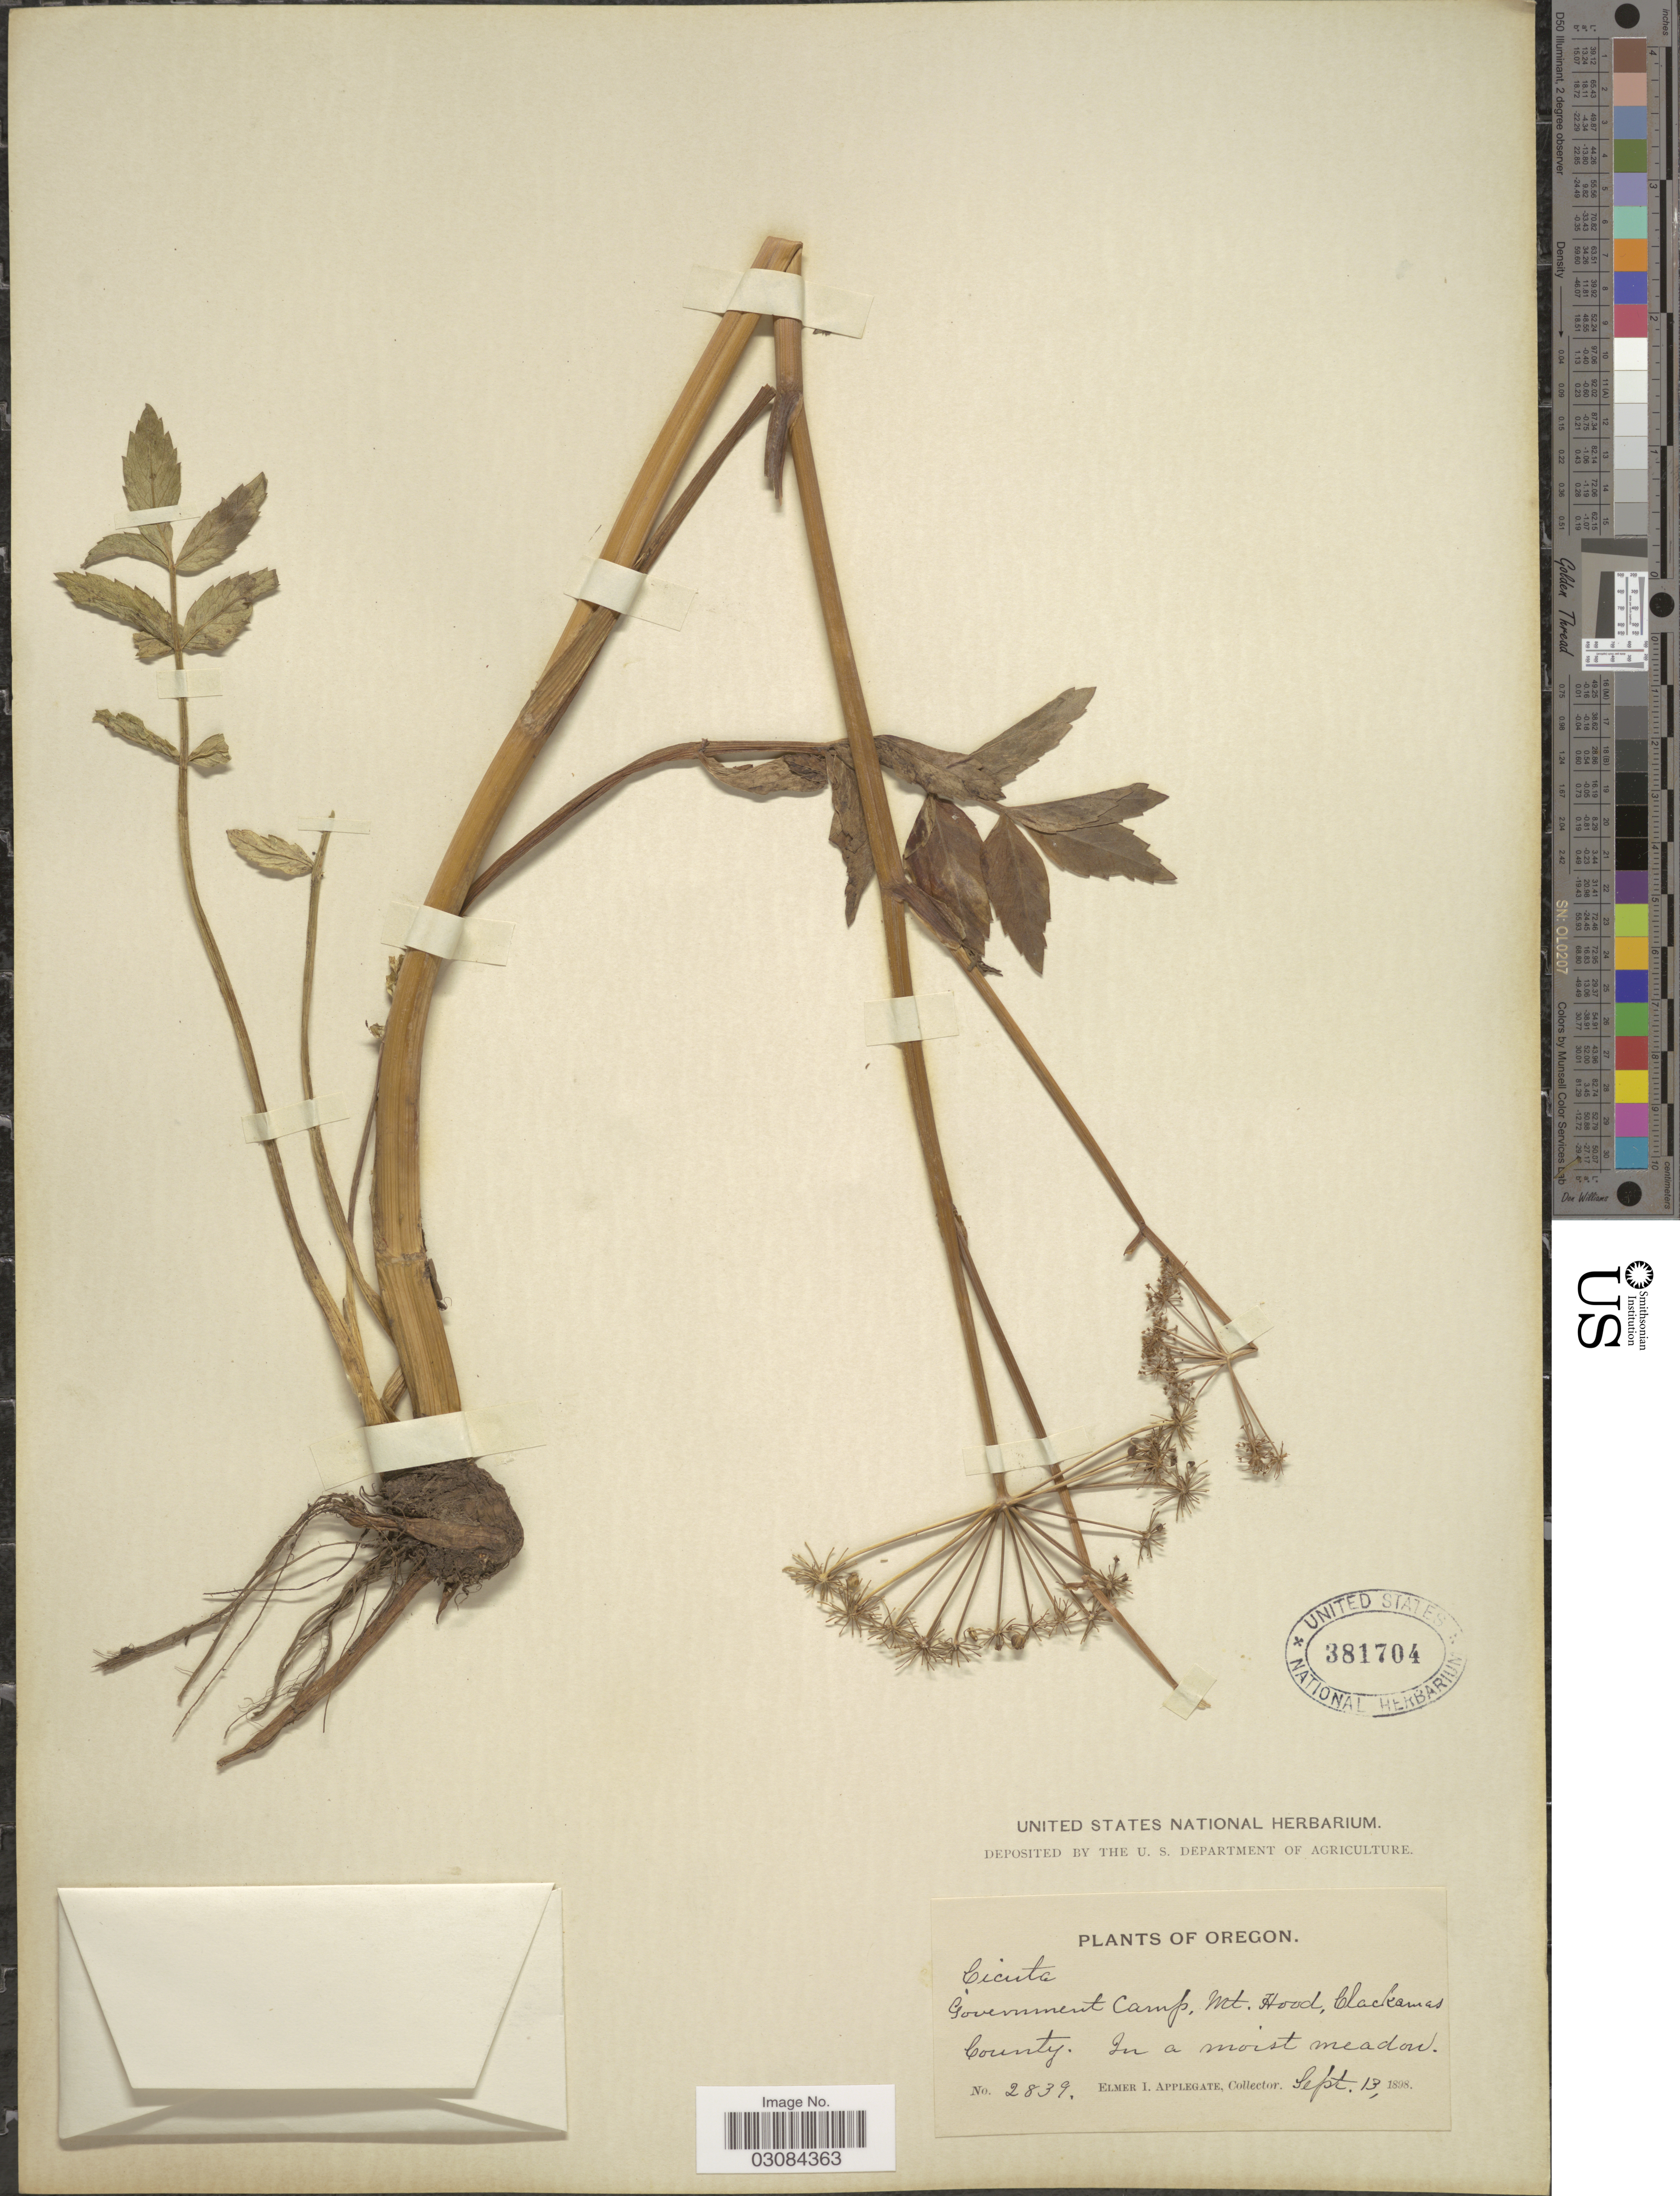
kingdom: Plantae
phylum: Tracheophyta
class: Magnoliopsida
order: Apiales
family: Apiaceae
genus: Cicuta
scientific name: Cicuta douglasii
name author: (DC.) J.M. Coult. & Rose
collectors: E. I. Applegate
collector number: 2839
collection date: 1898-09-13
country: United States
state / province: Oregon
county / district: Clackamas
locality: Government Camp, Mt. Hood, Clackamas County.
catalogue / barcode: US 381704